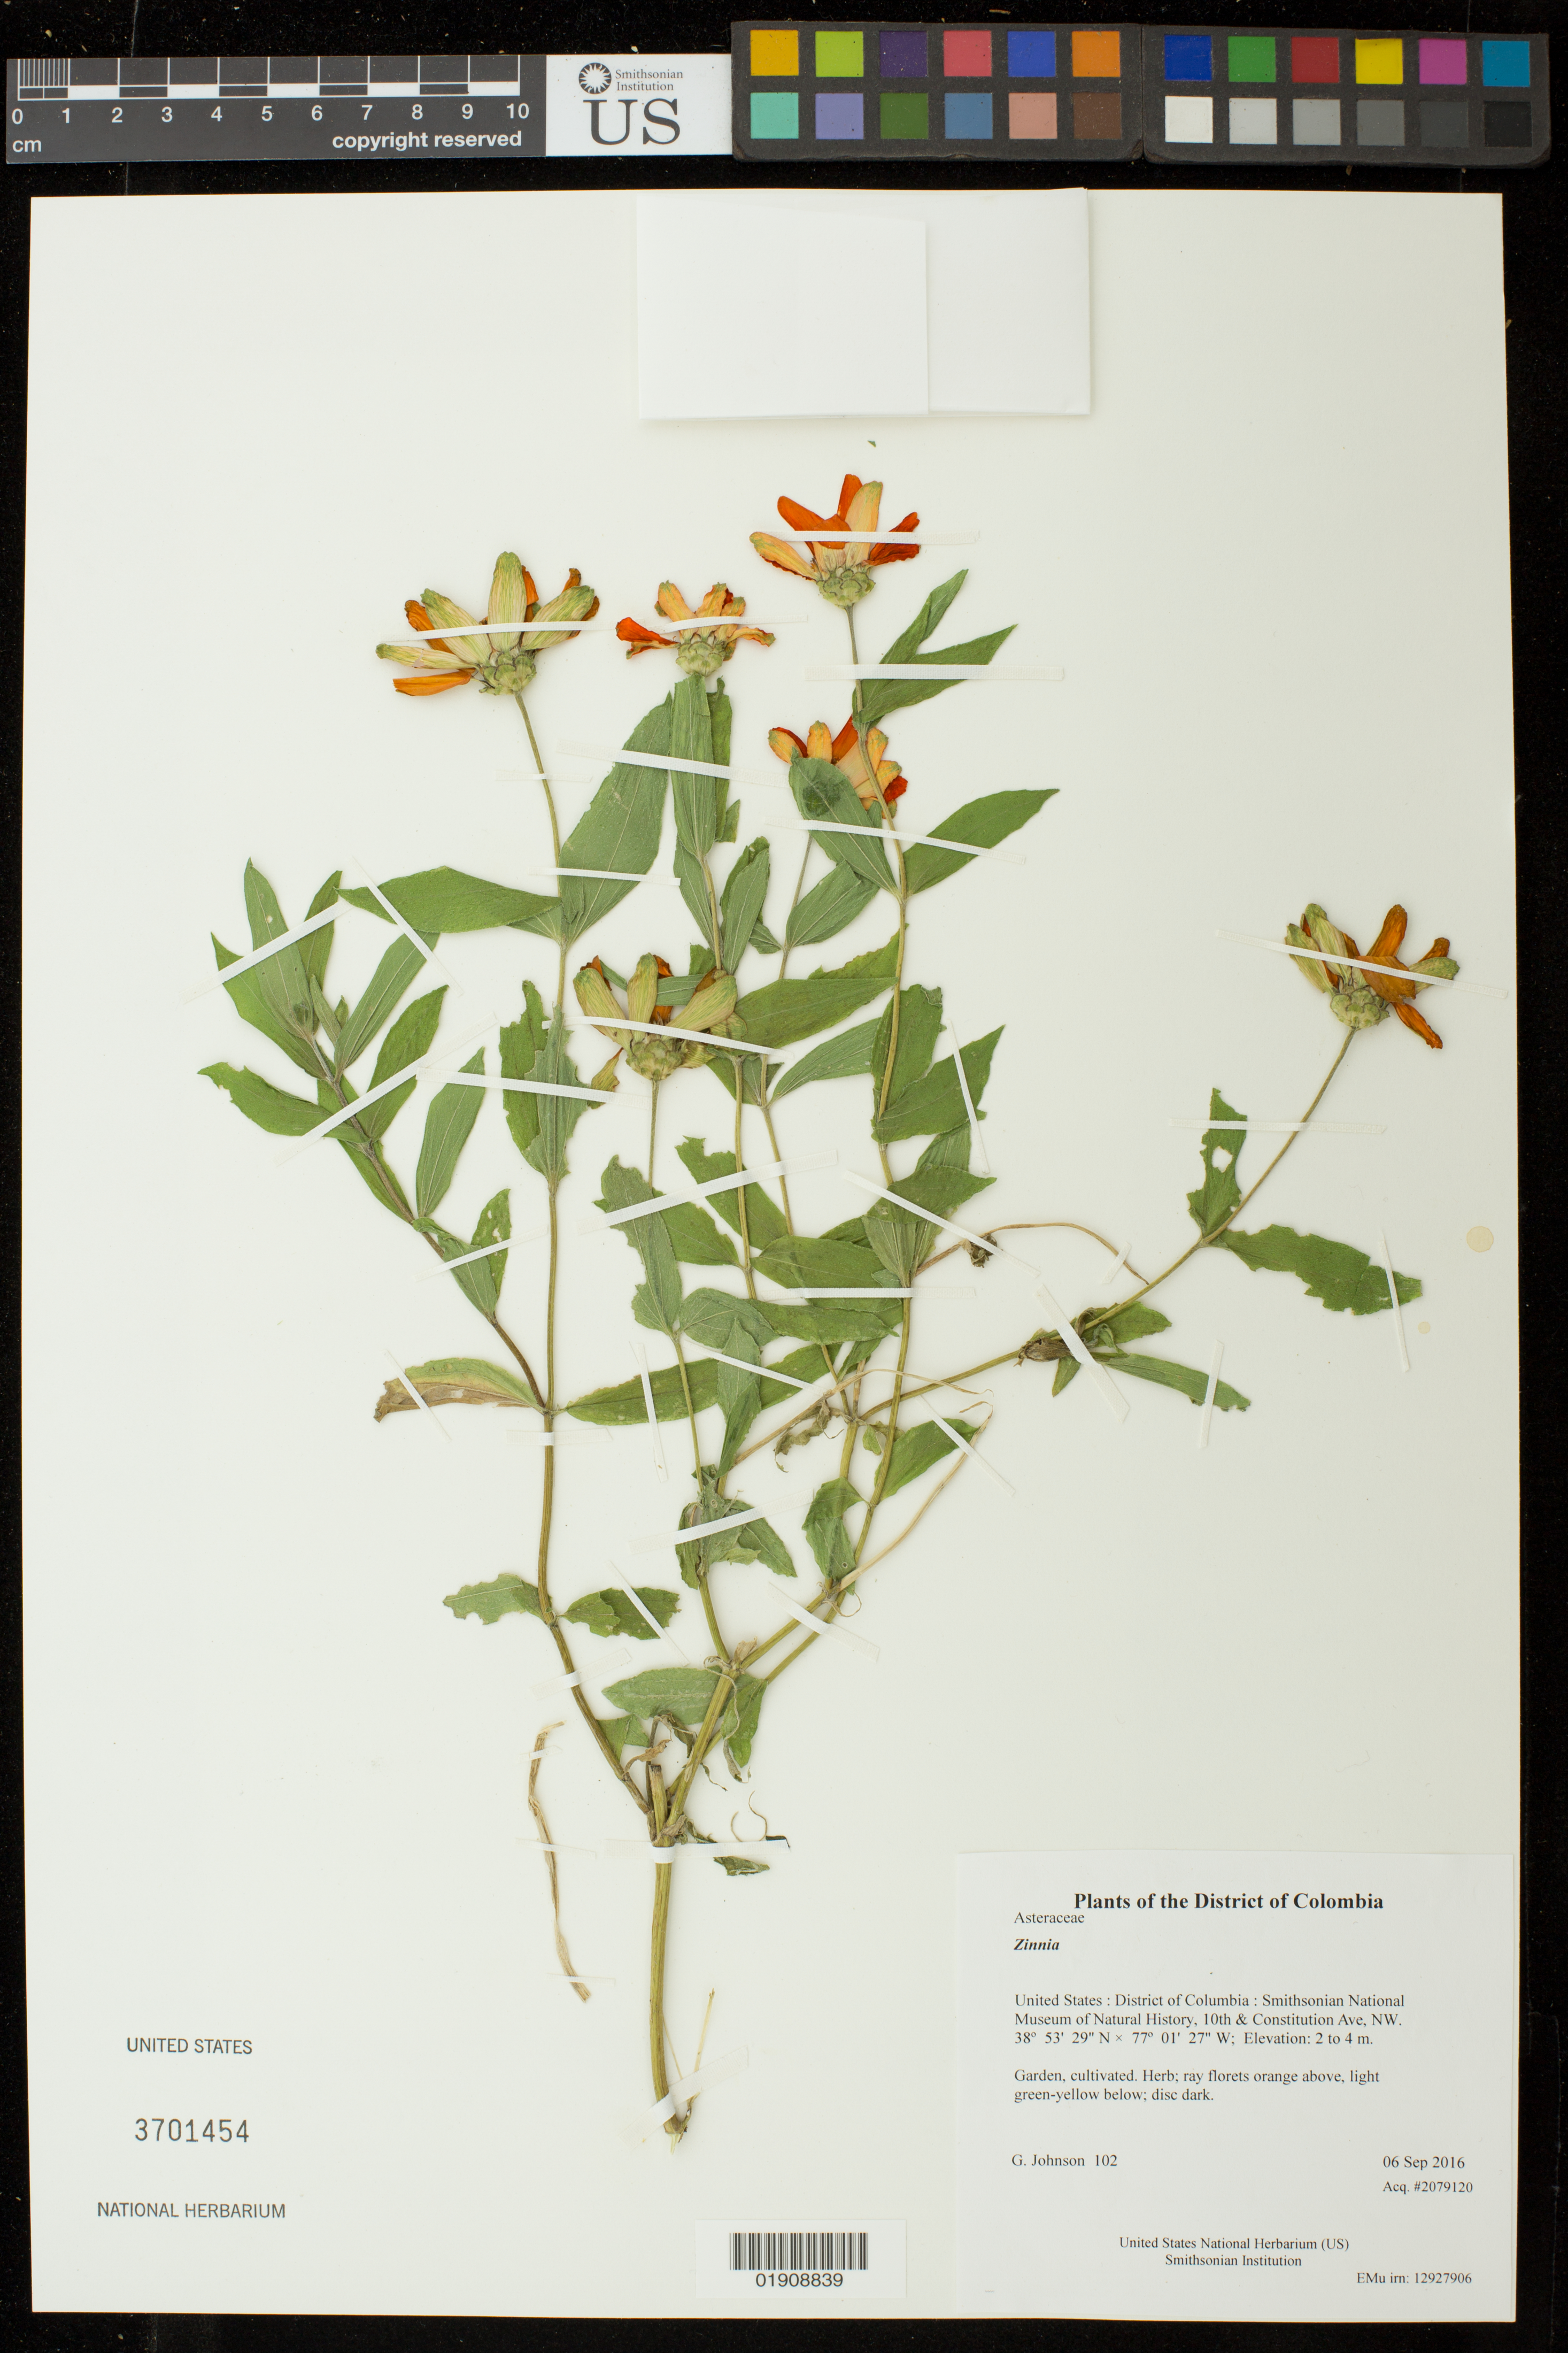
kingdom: Plantae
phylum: Tracheophyta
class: Magnoliopsida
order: Asterales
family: Asteraceae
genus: Zinnia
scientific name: Zinnia sp.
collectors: G. Johnson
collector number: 102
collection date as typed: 6 September 2016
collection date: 2016-09-06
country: United States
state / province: District of Columbia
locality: Smithsonian National Museum of Natural History, 10th & Constitution Ave, NW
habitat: Garden, cultivated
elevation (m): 2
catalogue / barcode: US 3701454